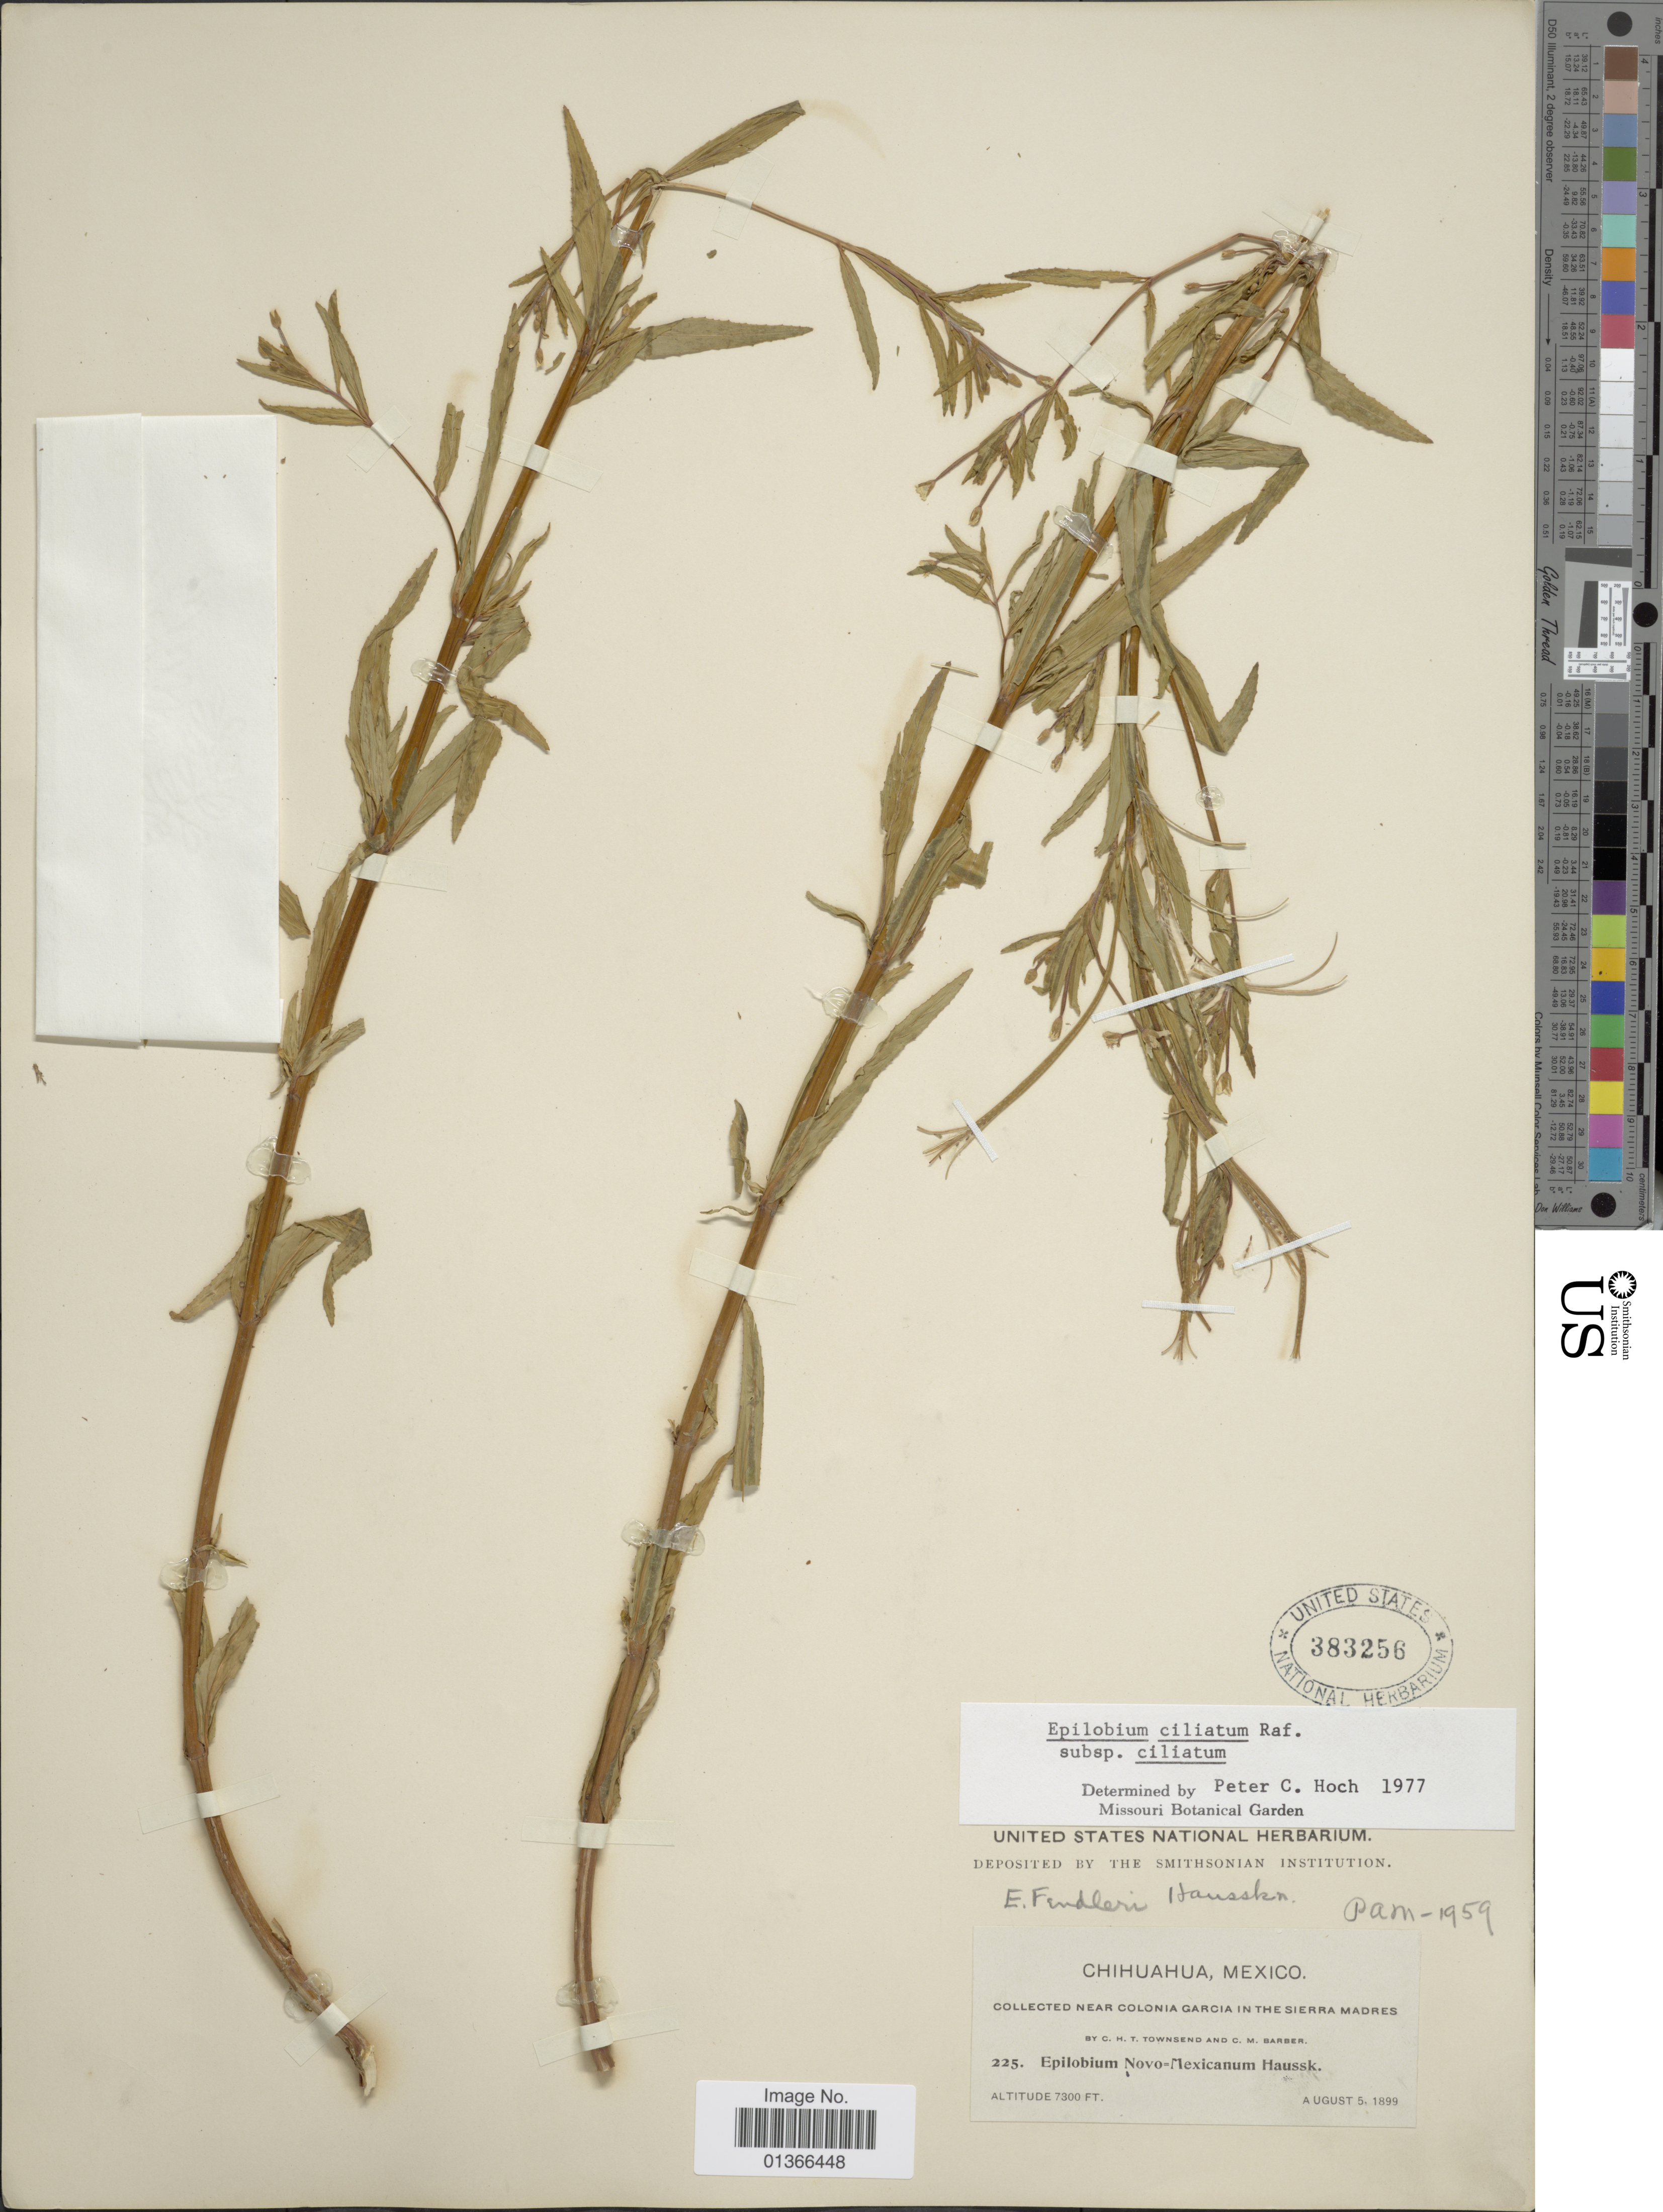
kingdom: Plantae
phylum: Tracheophyta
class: Magnoliopsida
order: Myrtales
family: Onagraceae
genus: Epilobium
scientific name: Epilobium ciliatum subsp. ciliatum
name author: Raf.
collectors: C. H. T. Townsend & C. Barber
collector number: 225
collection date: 1899-08-05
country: Mexico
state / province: Chihuahua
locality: Near Colonia Garcia in the Sierra Madres.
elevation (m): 2225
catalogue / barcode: US 383256